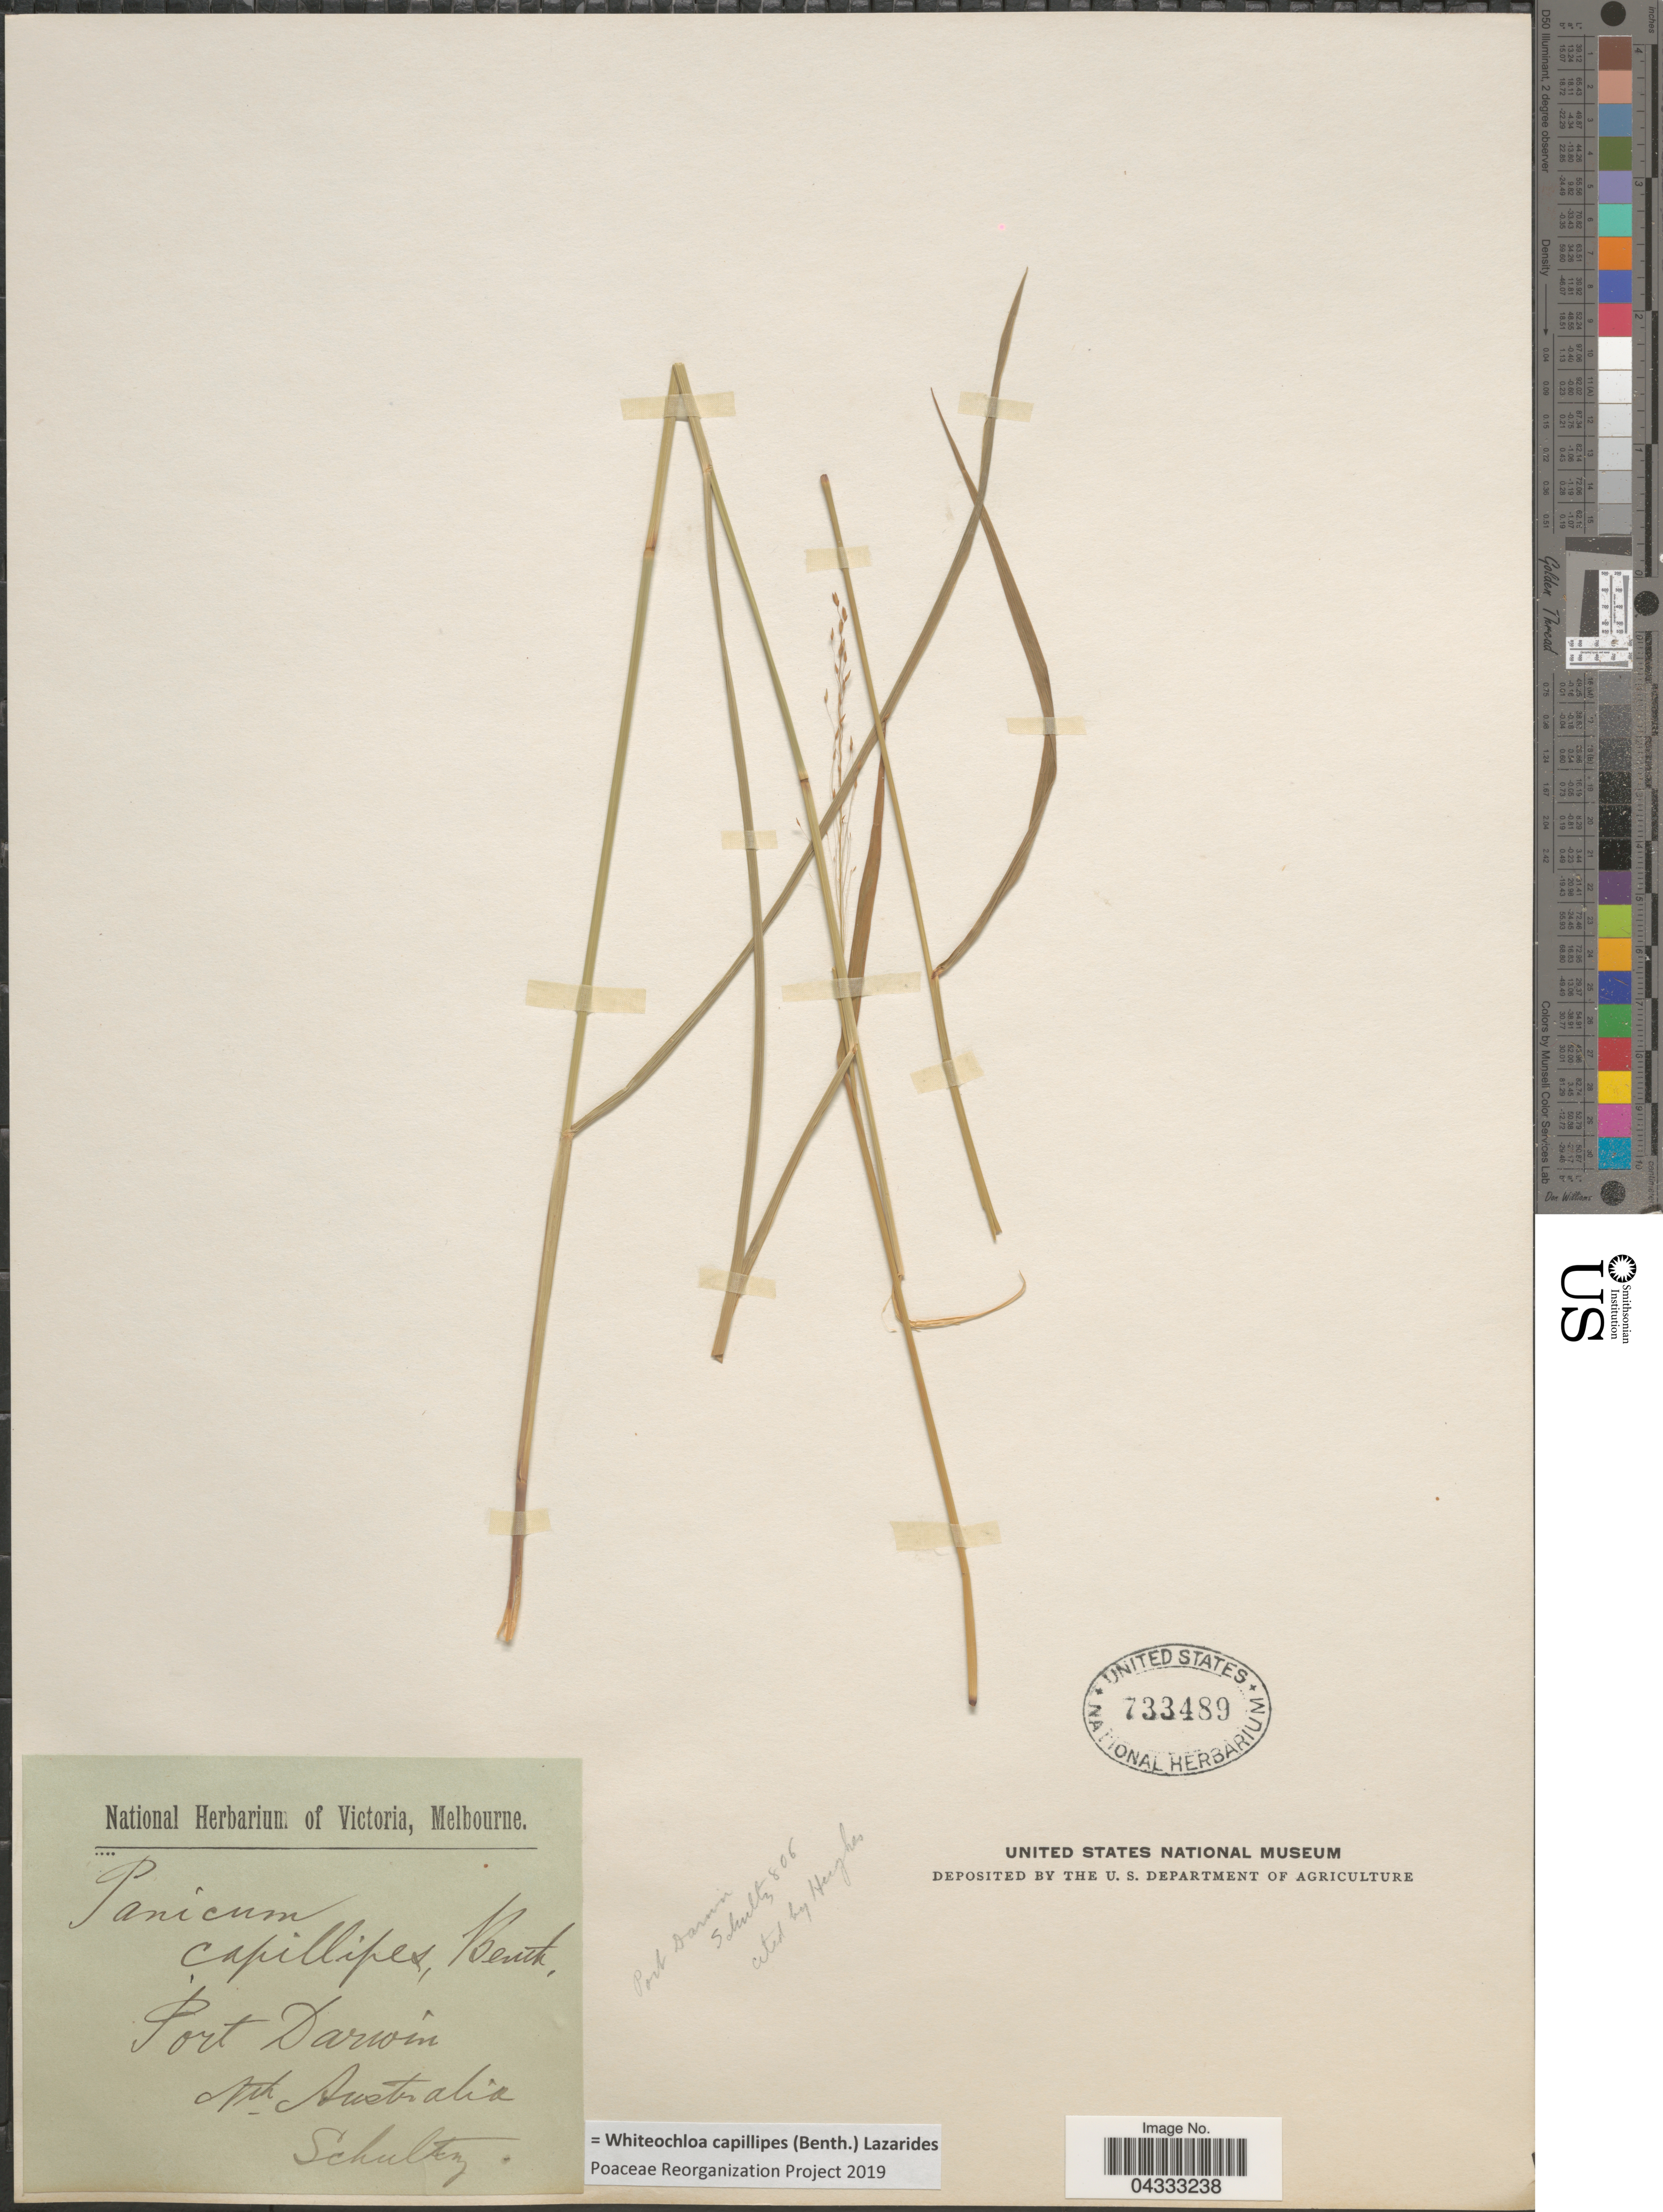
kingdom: Plantae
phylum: Tracheophyta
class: Liliopsida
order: Poales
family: Poaceae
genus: Whiteochloa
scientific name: Whiteochloa capillipes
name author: (Benth.) Lazarides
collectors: -. Schultz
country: Australia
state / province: Northern Territory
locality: Port Darwin. Nrth. Australia.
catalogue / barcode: US 733489